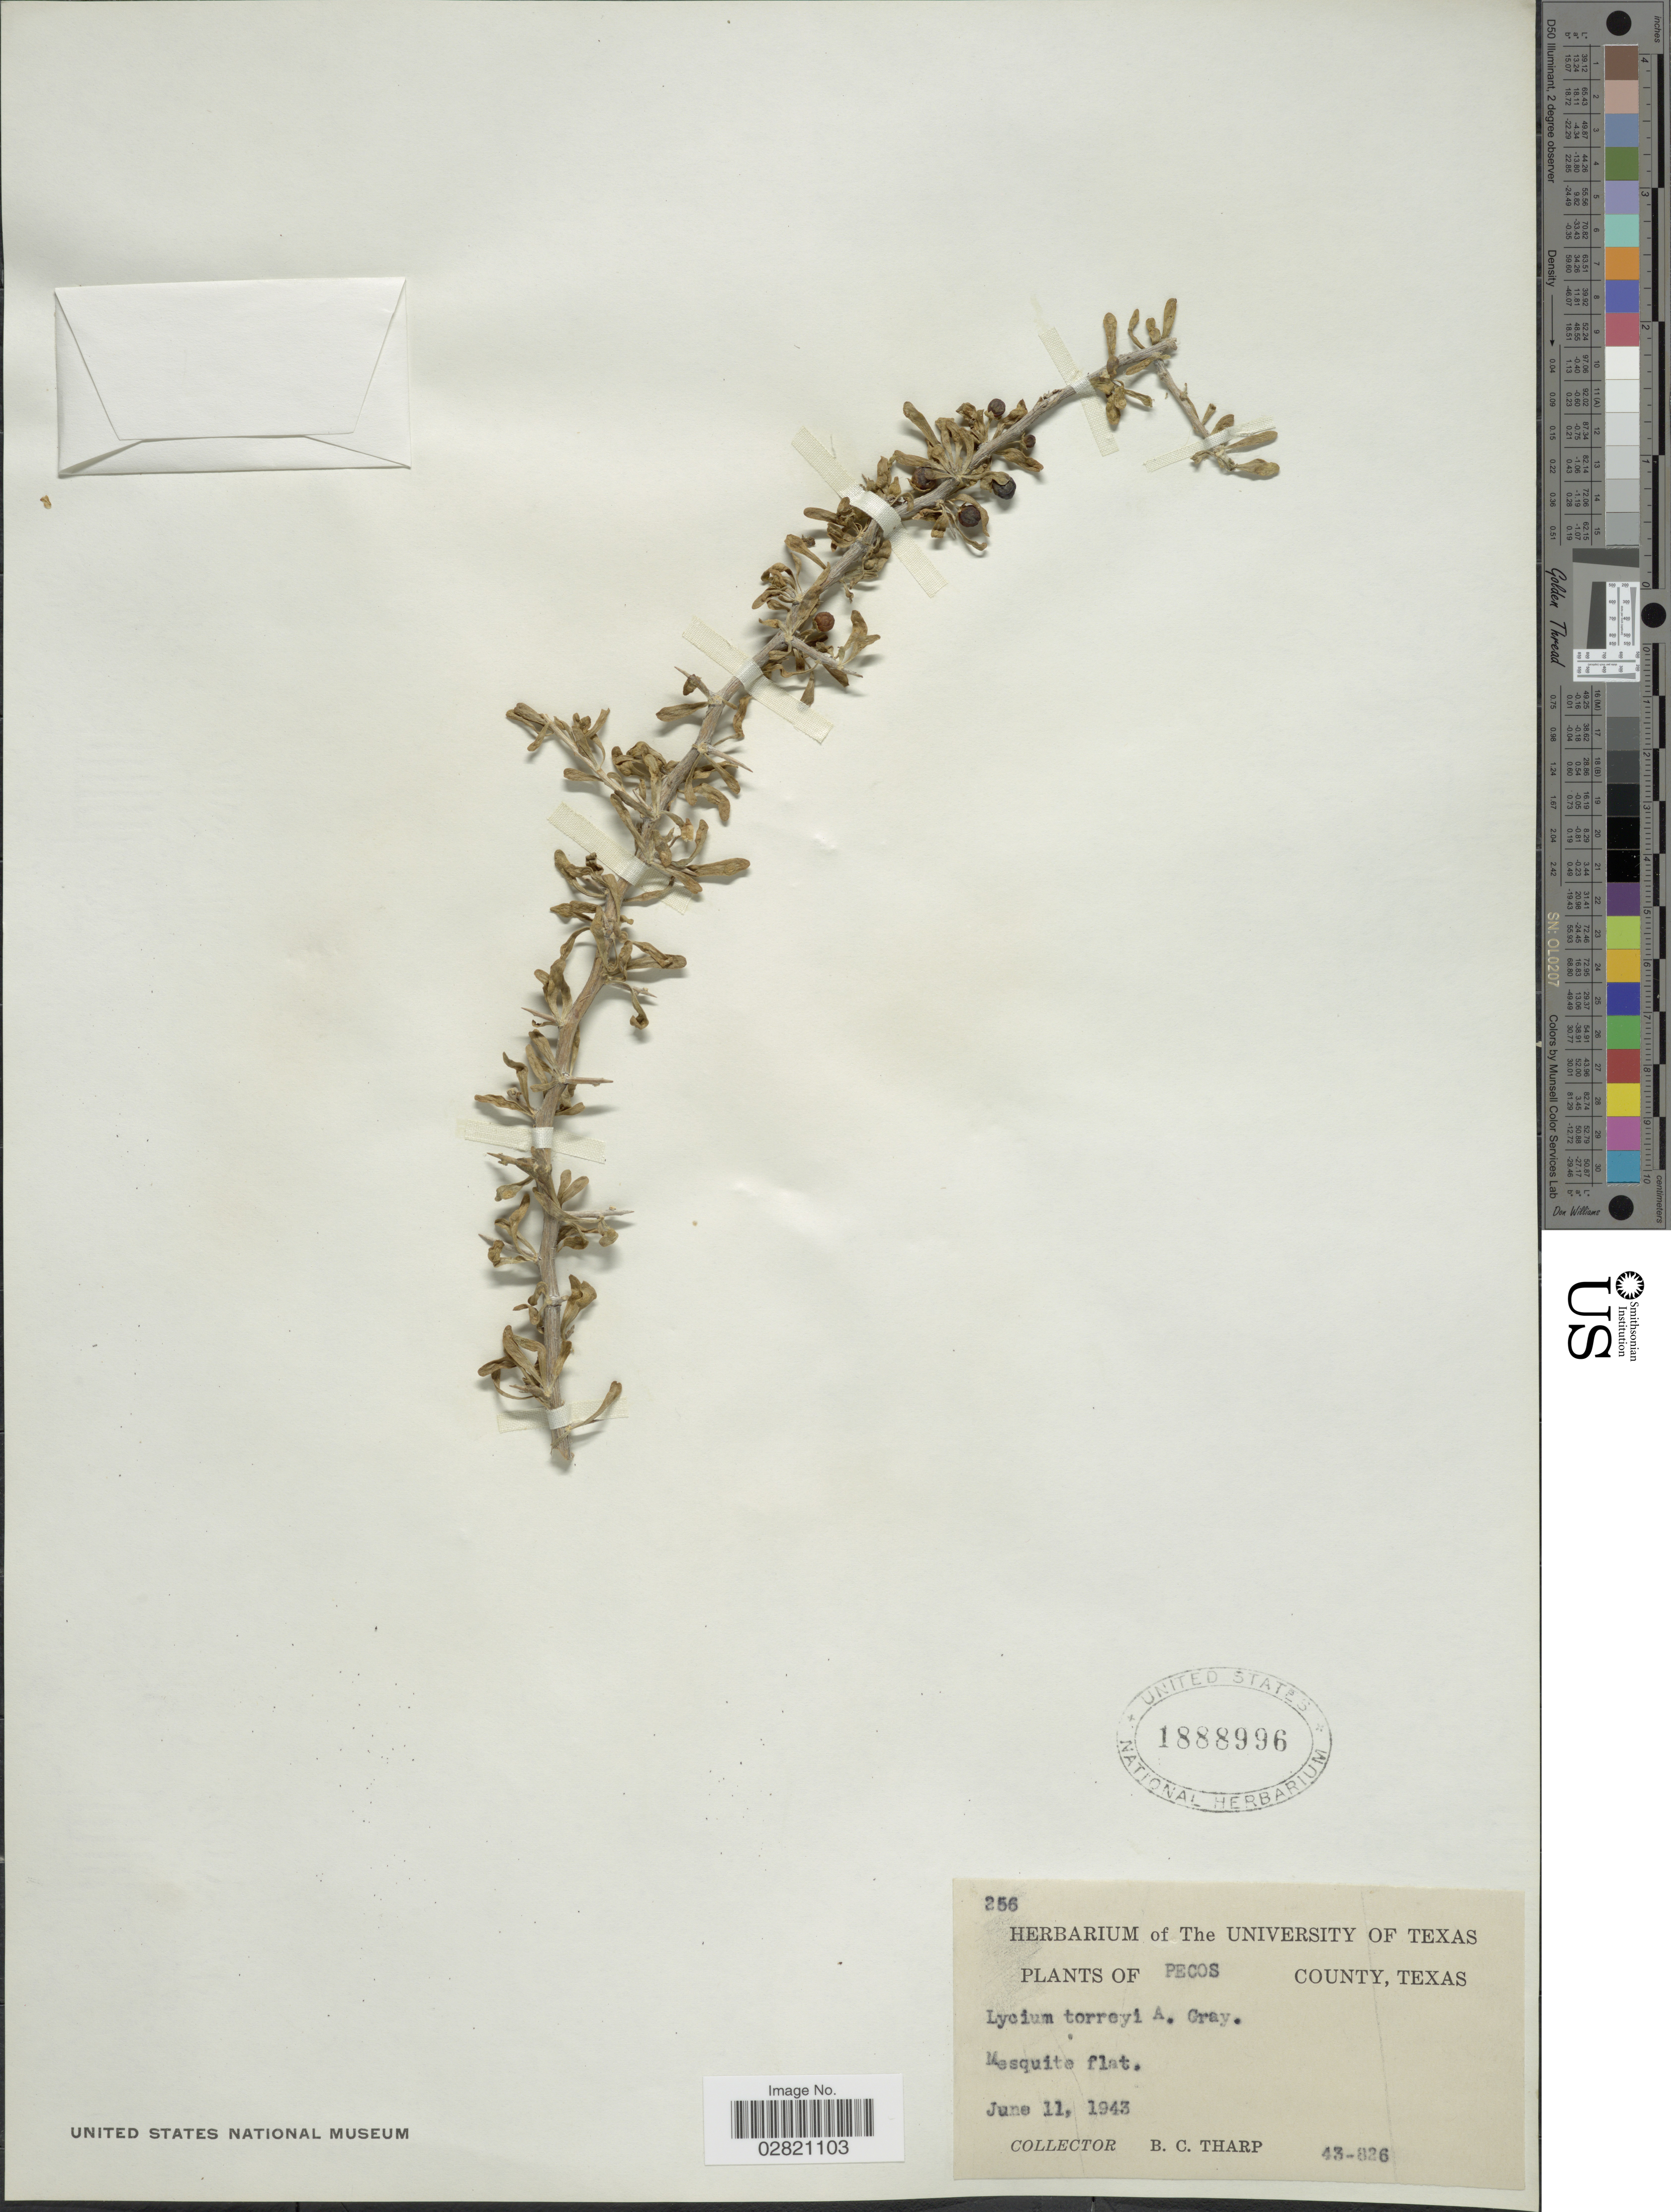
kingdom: Plantae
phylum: Tracheophyta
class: Magnoliopsida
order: Solanales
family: Solanaceae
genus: Lycium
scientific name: Lycium torreyi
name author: A. Gray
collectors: B. C. Tharp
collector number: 43-826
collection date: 1943-06-11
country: United States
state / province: Texas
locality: Pecos County. Mesquite flat.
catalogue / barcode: US 1888996